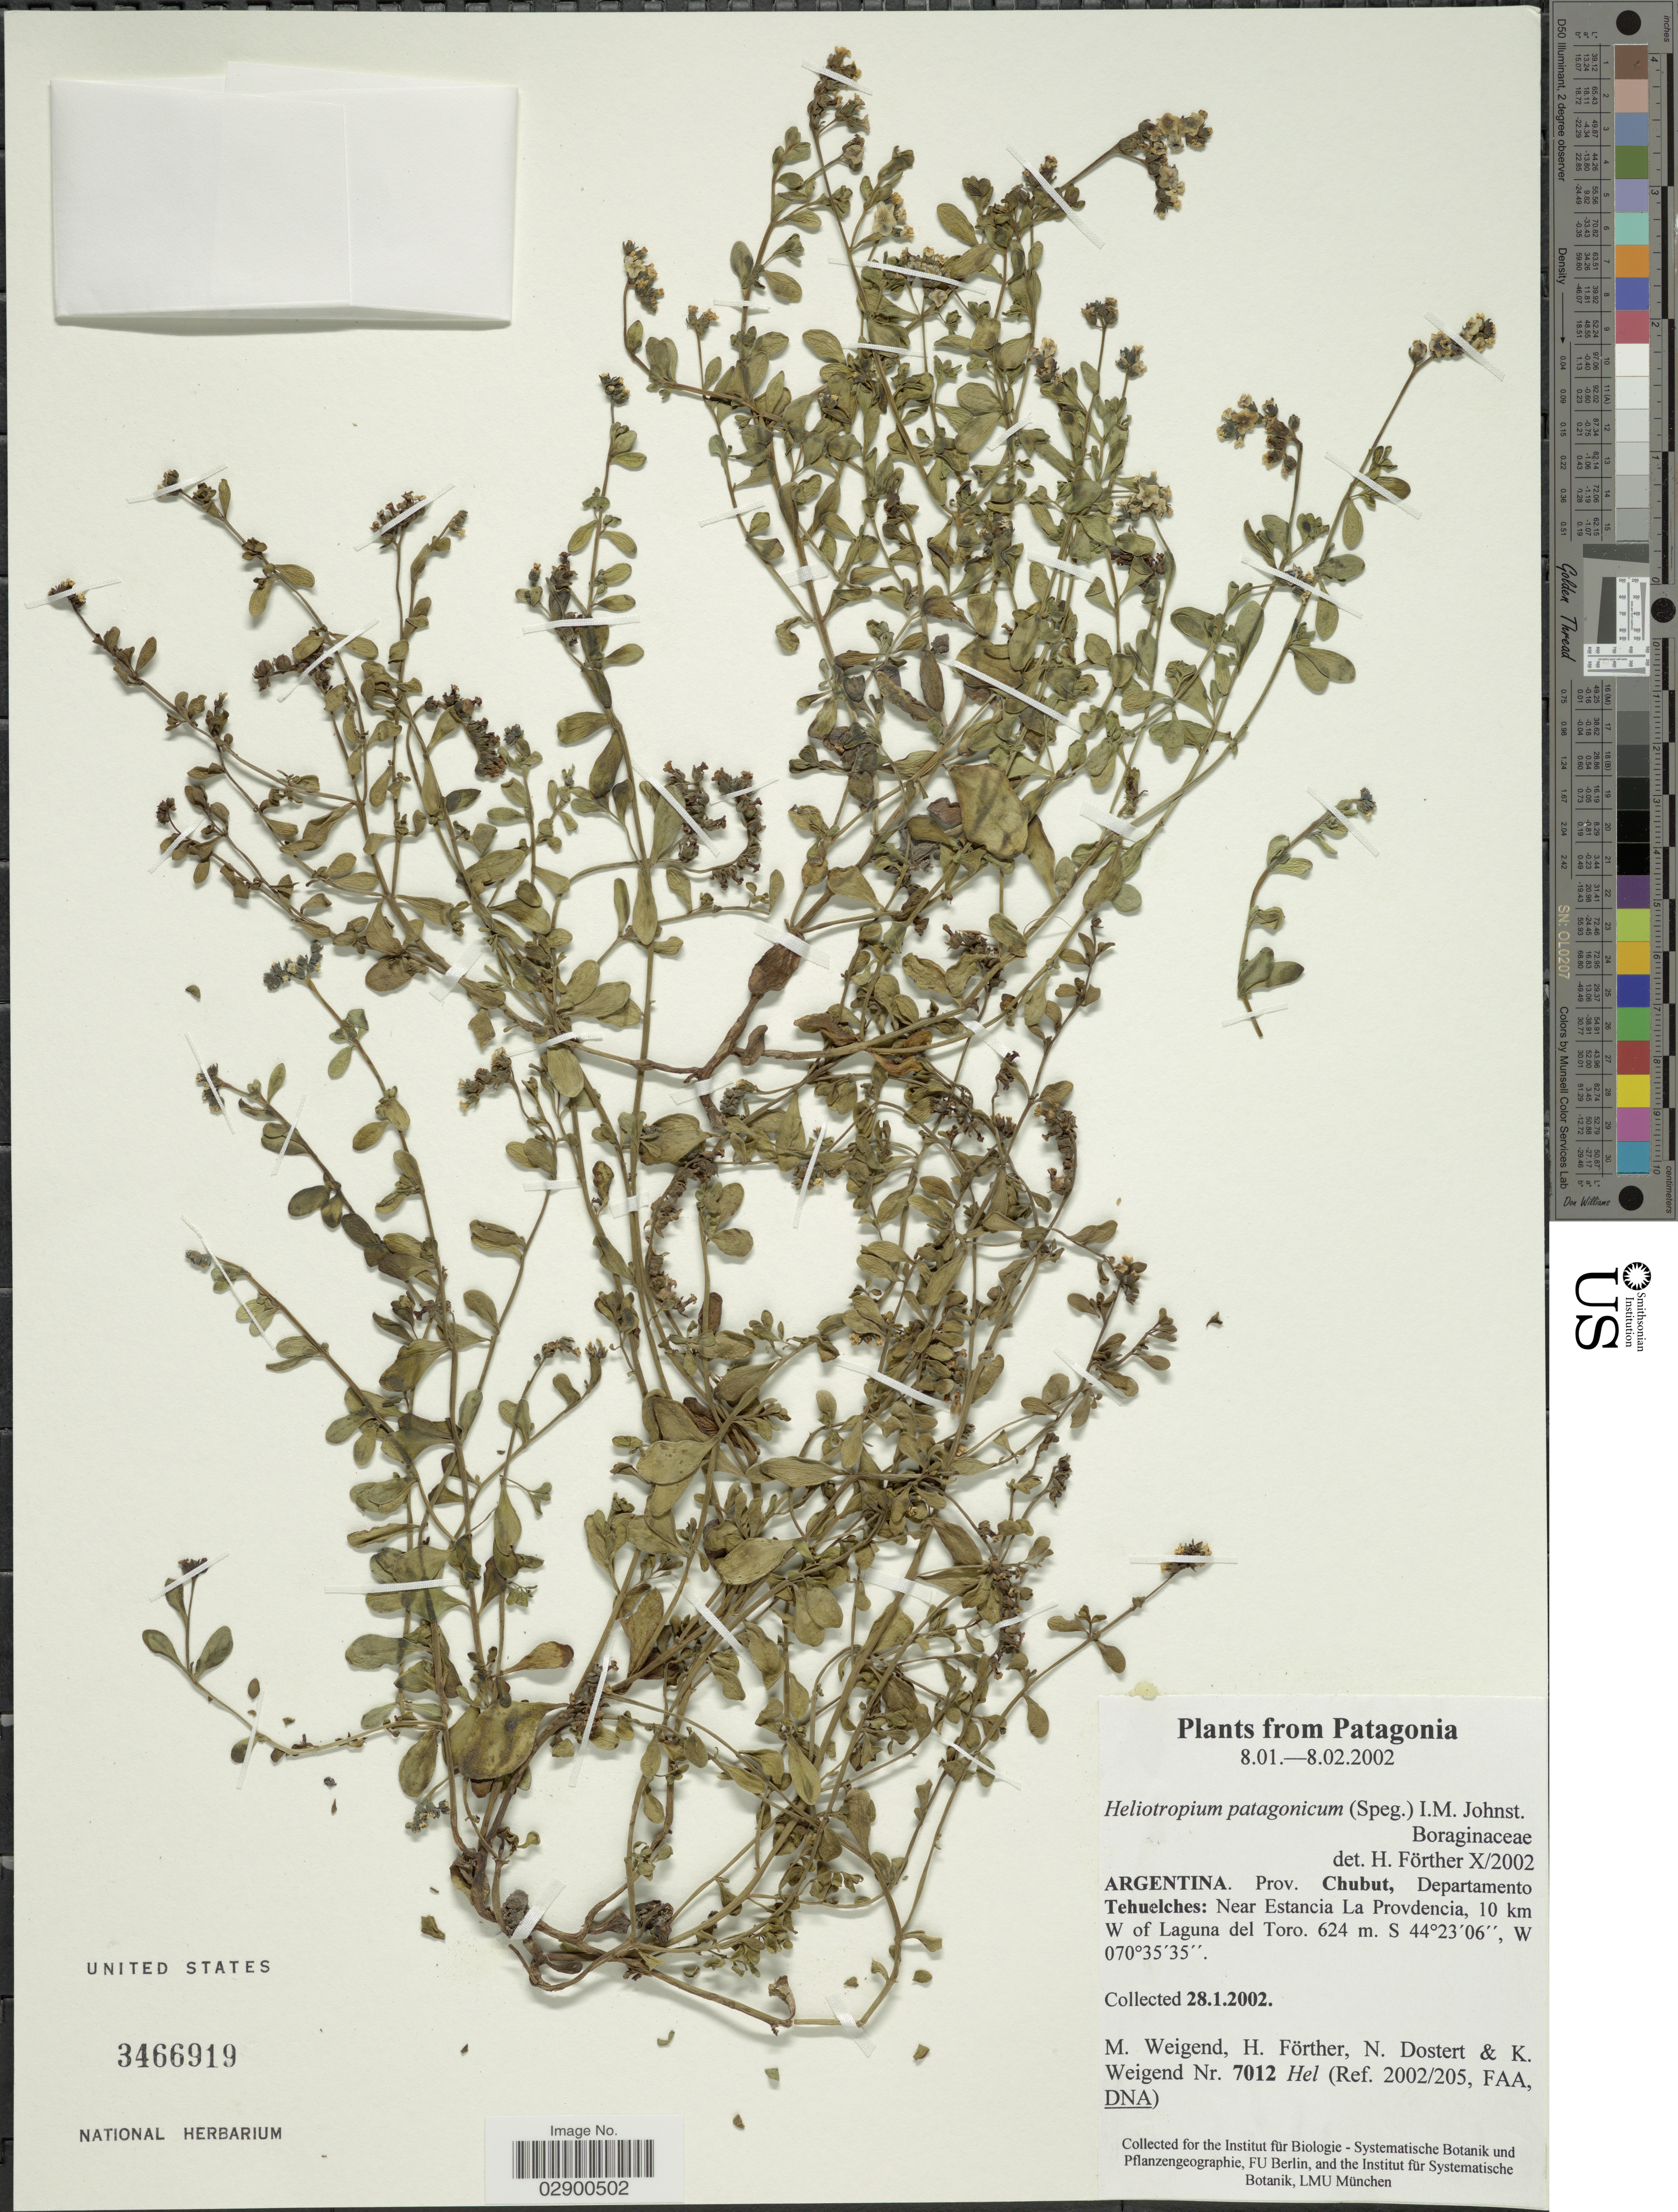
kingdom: Plantae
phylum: Tracheophyta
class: Magnoliopsida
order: Boraginales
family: Heliotropiaceae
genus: Heliotropium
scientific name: Heliotropium patagonicum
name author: A. DC.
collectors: M. Weigend, H. Förther, N. Dostert & K. Weigend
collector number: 7012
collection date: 2002-01-28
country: Argentina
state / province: Chubut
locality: Departamento Tehuelches, Near Estancia La Provdencia, 10 km W of Laguna del Toro.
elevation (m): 624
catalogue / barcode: US 3466919